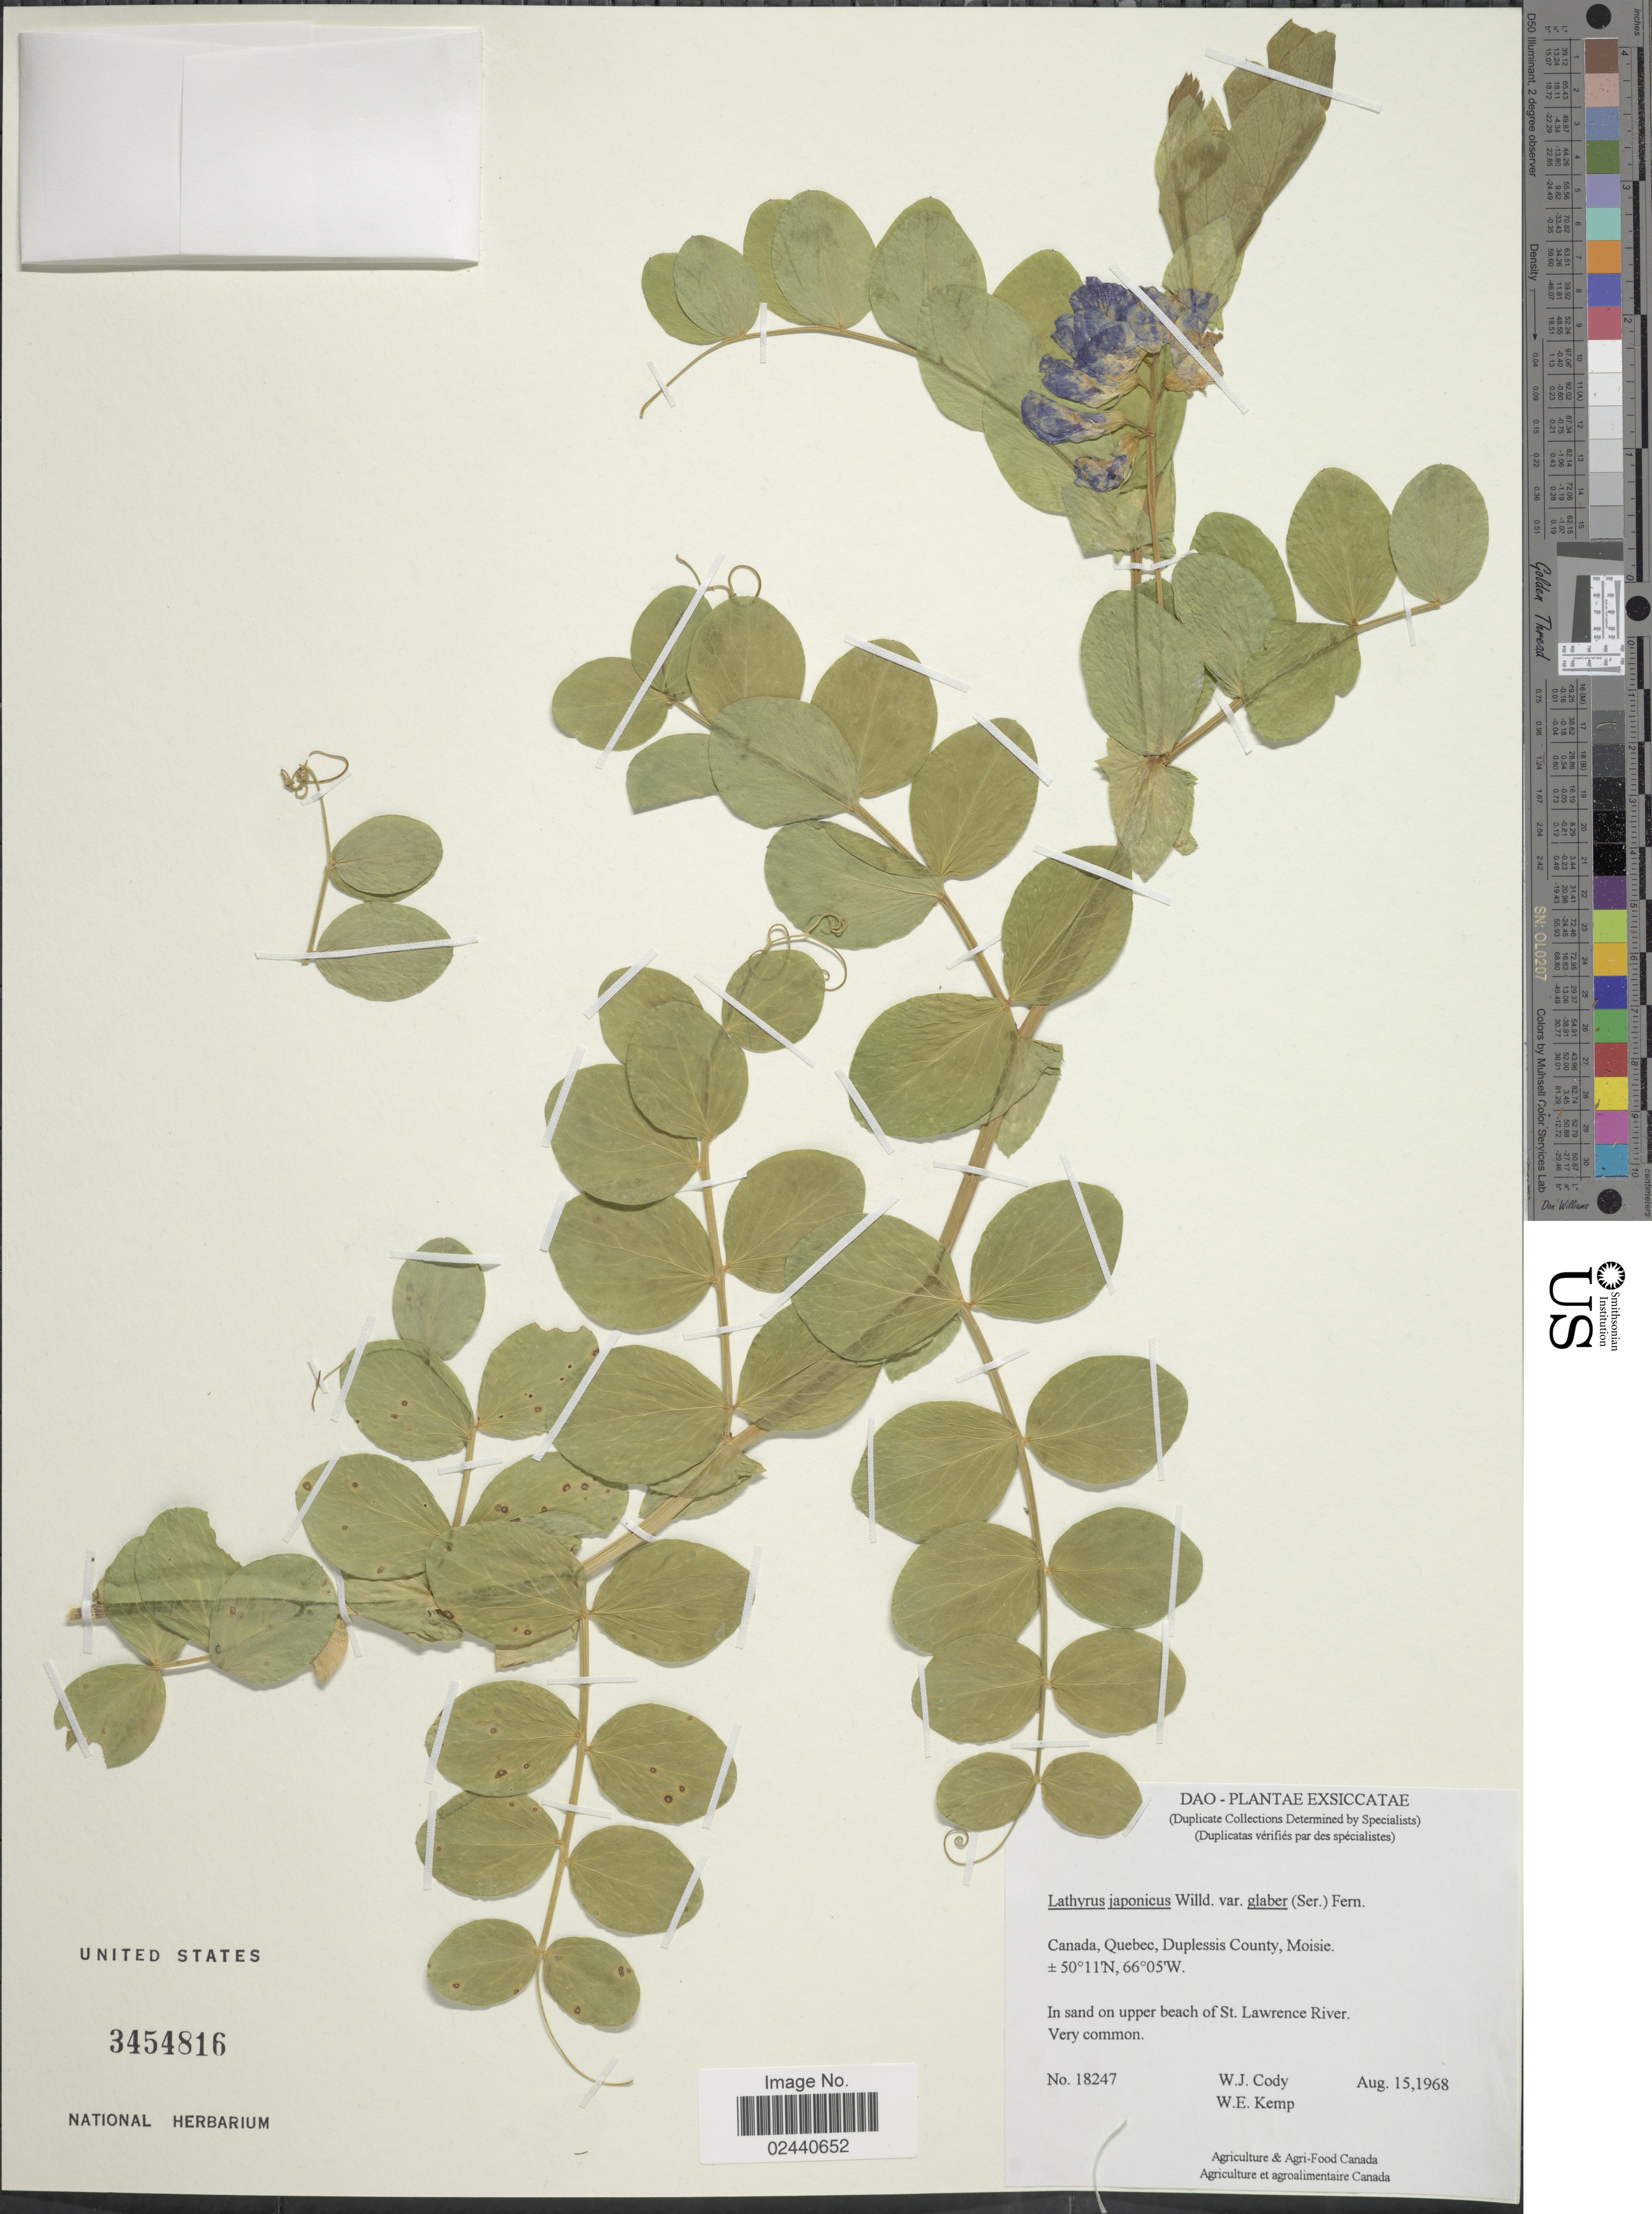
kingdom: Plantae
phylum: Tracheophyta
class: Magnoliopsida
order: Fabales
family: Fabaceae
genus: Lathyrus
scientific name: Lathyrus japonicus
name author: Willd.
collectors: W. Cody & W. Kemp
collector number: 18247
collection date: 1968-08-15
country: Canada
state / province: Quebec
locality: Duplessis County, Moisie, upper beach of St. Lawrence River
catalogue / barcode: US 3454816